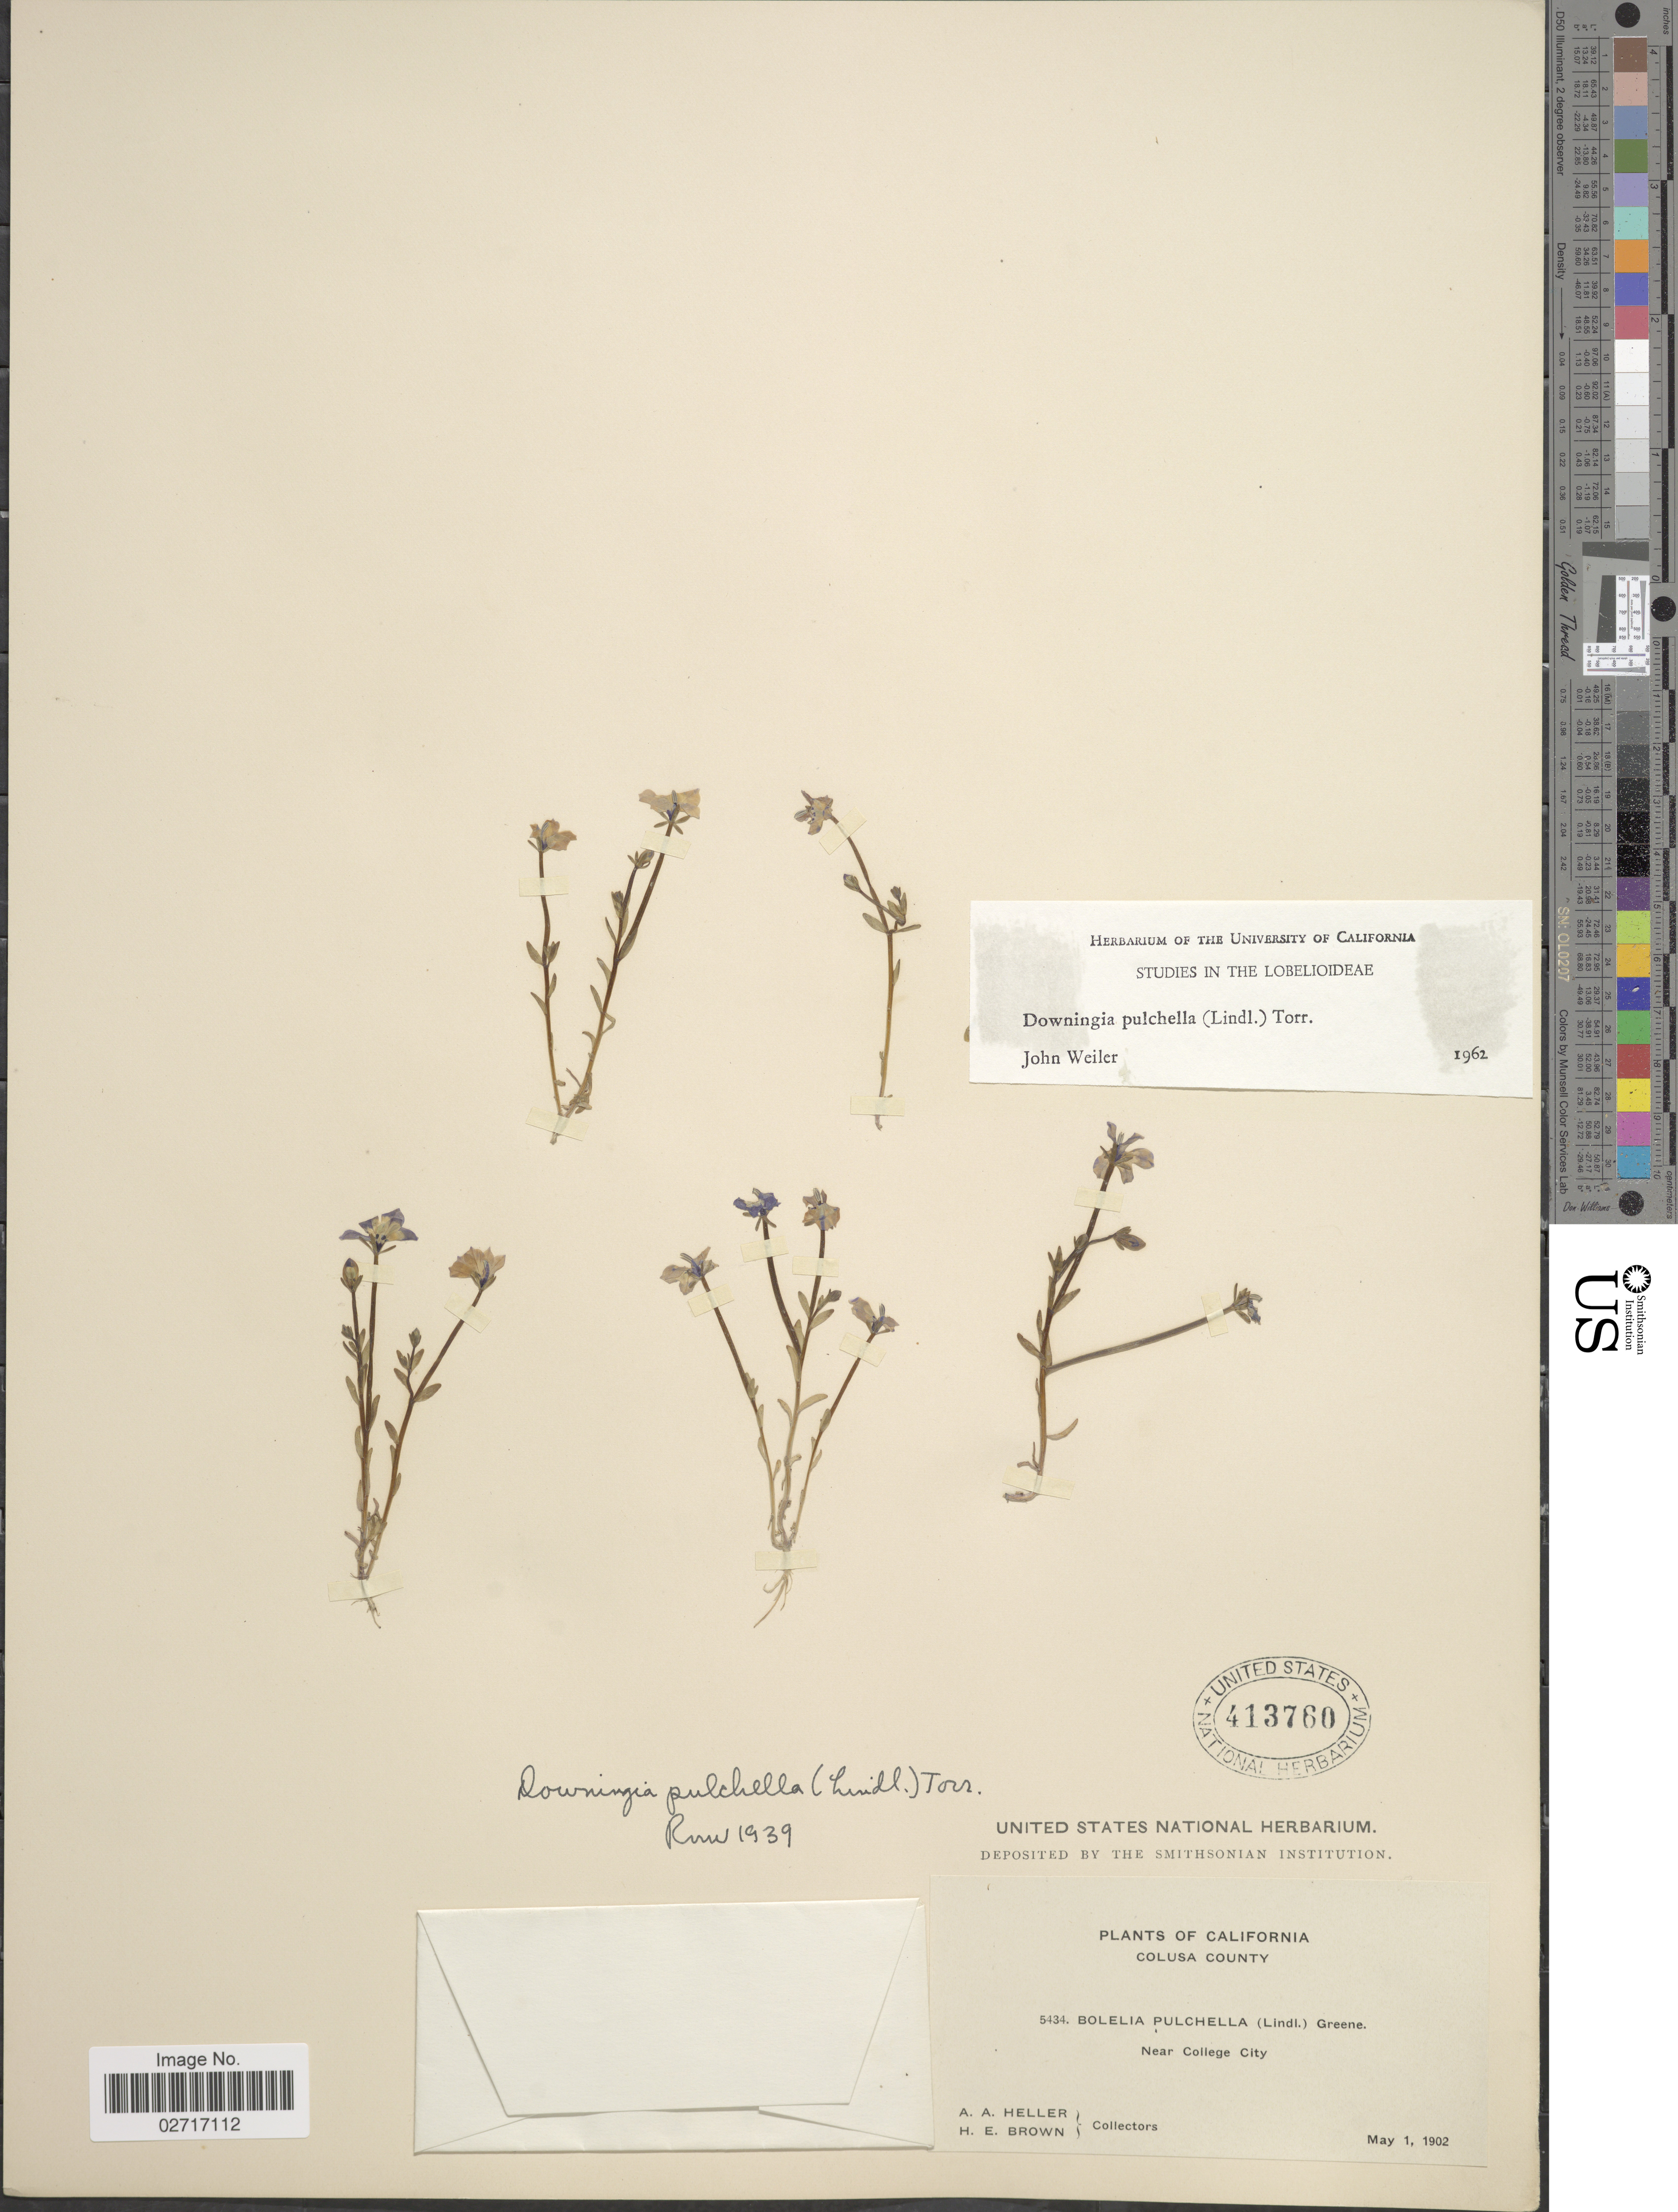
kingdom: Plantae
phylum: Tracheophyta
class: Magnoliopsida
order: Asterales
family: Campanulaceae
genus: Downingia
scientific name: Downingia pulchella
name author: (Lindl.) Torr.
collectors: A. A. Heller & H. E. Brown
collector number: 5434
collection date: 1902-05-01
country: United States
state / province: California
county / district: Colusa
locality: Colusa County, Near College City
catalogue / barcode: US 413760